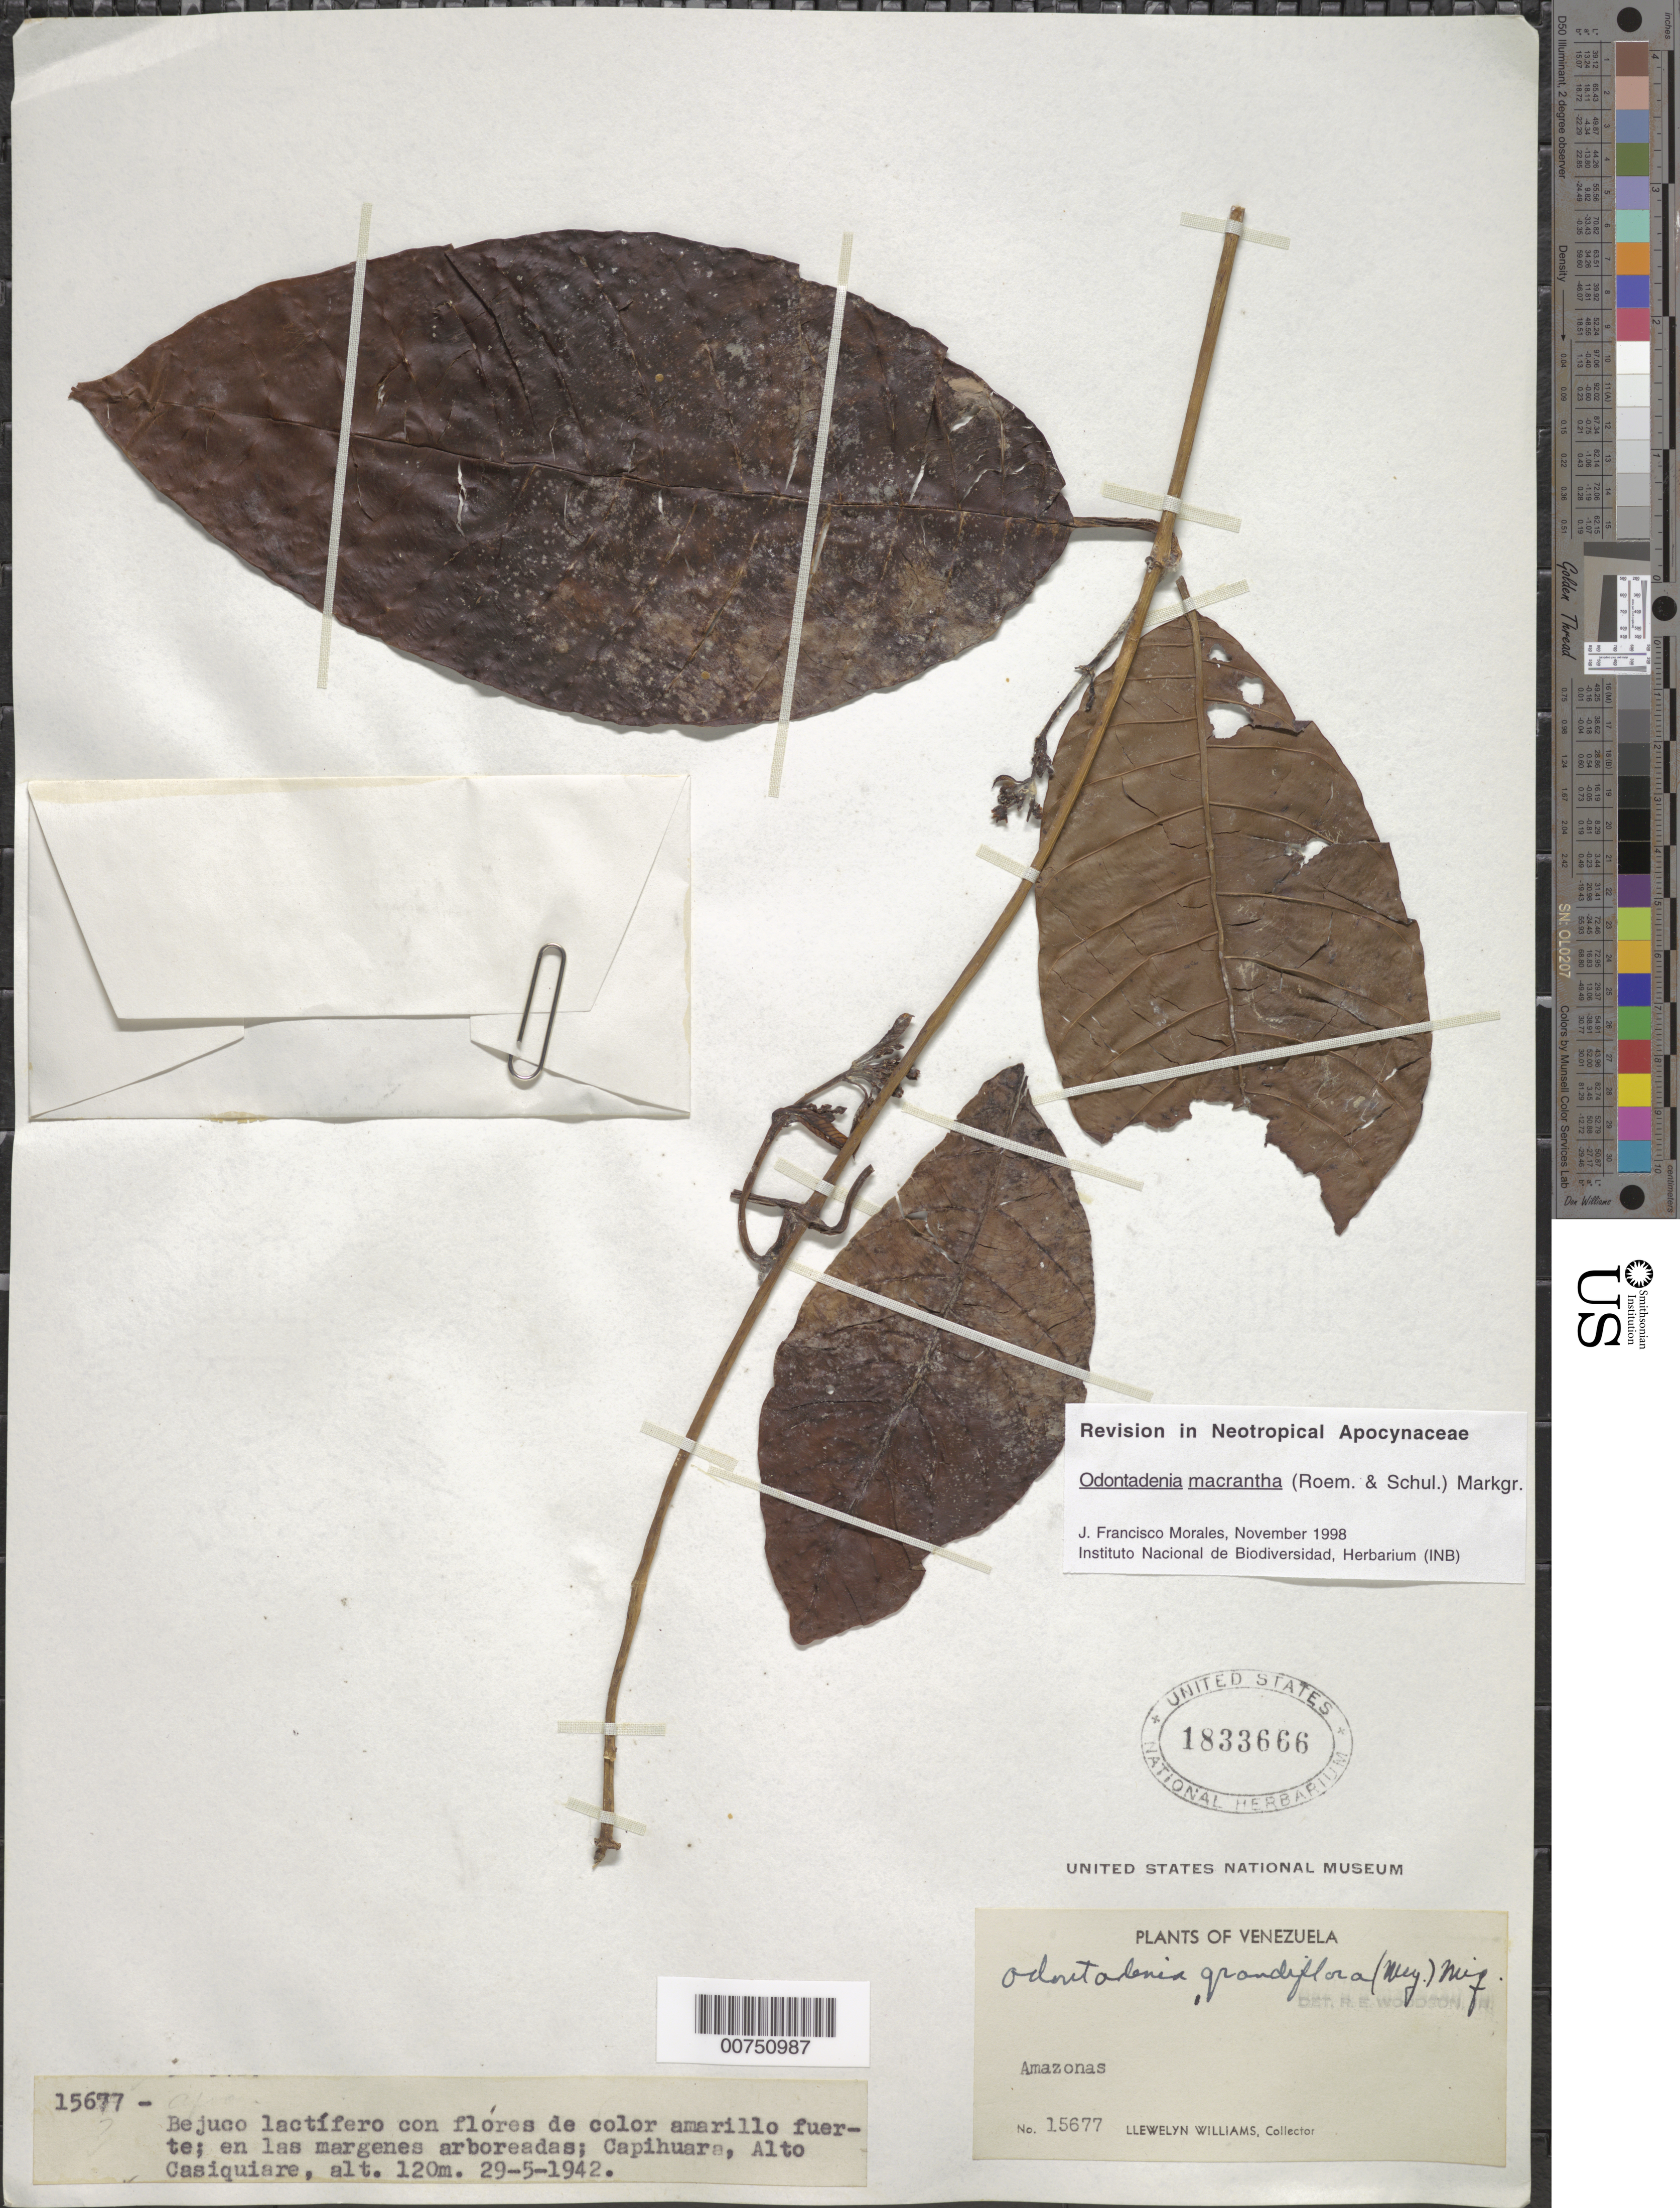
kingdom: Plantae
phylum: Tracheophyta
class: Magnoliopsida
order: Gentianales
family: Apocynaceae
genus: Odontadenia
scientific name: Odontadenia macrantha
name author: (Roem. & Schult.) Markgr.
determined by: Morales, J. F.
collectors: Ll. Williams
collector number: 15677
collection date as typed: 29-May-42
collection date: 1942-05-29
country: Venezuela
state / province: Amazonas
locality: Capihuara, Alto Casiquiare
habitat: Margenes arboreadas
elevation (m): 120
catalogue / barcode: US 1833666